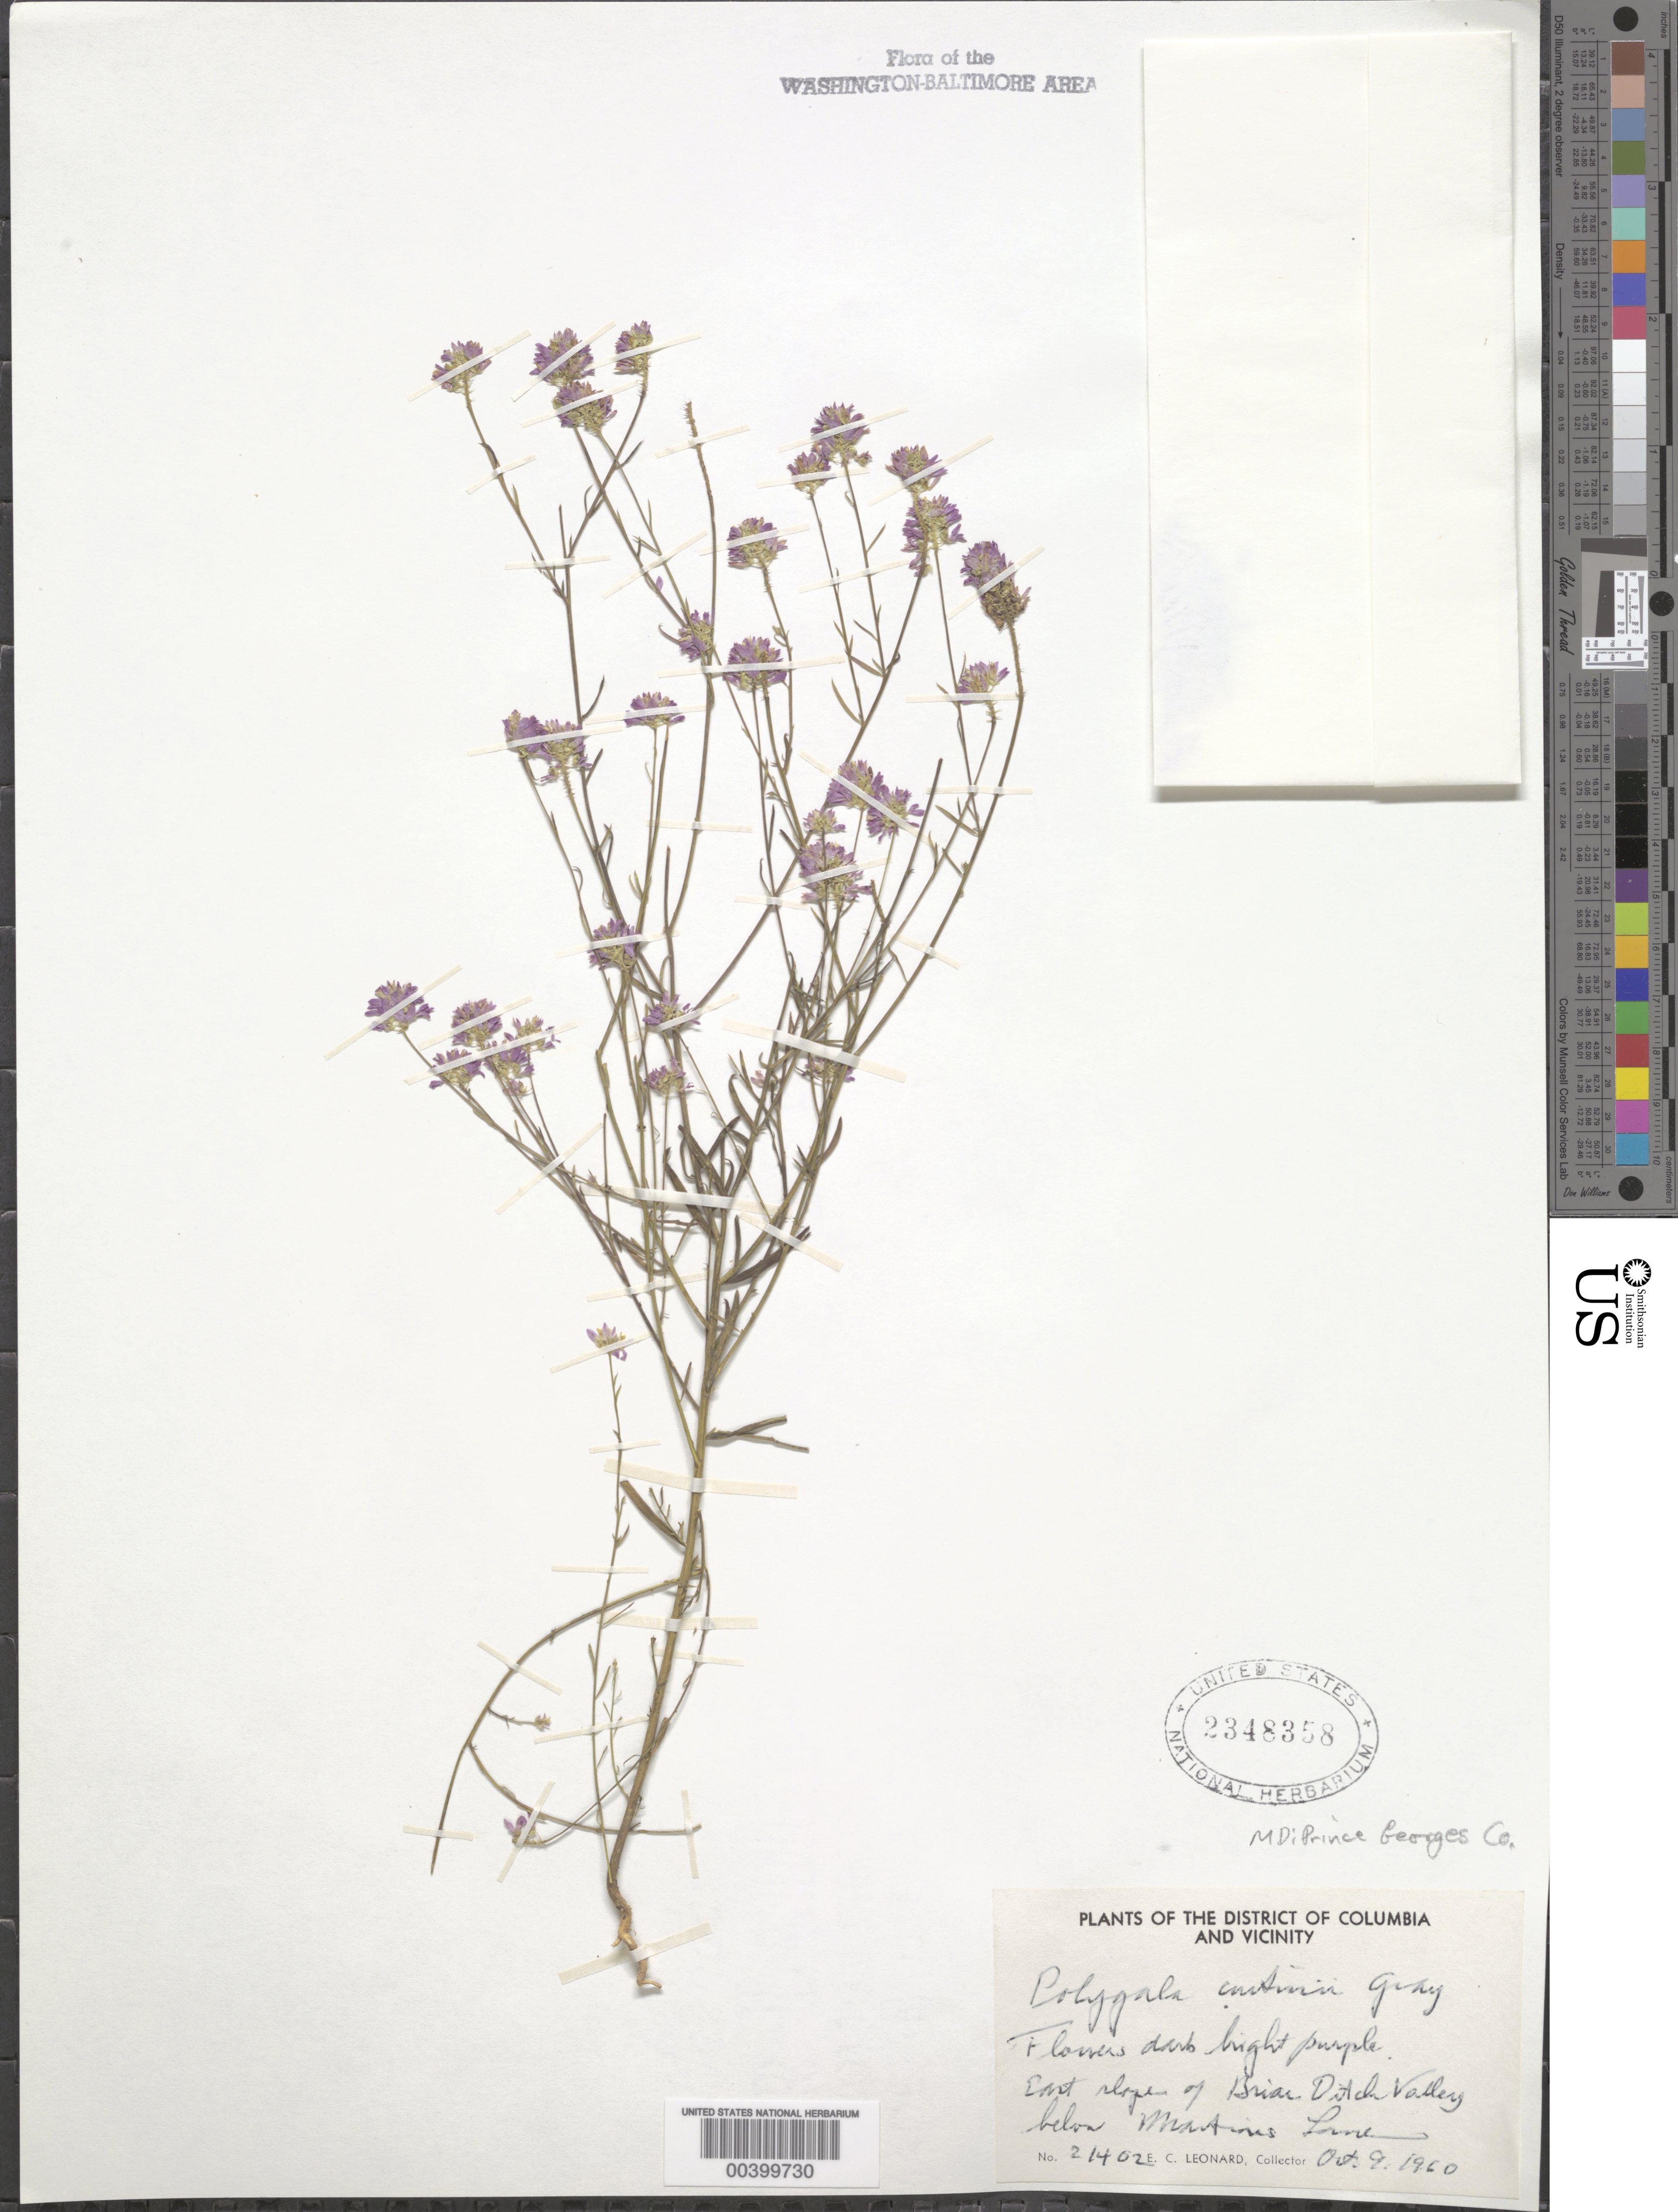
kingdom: Plantae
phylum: Tracheophyta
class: Magnoliopsida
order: Fabales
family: Polygalaceae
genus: Polygala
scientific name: Polygala curtissii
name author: A. Gray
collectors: E. C. Leonard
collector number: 21402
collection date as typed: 09 Oct 1960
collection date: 1960-10-09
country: United States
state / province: Maryland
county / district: Prince George's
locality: Briar Ditch Valley, below Martins Lane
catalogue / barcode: US 2348358